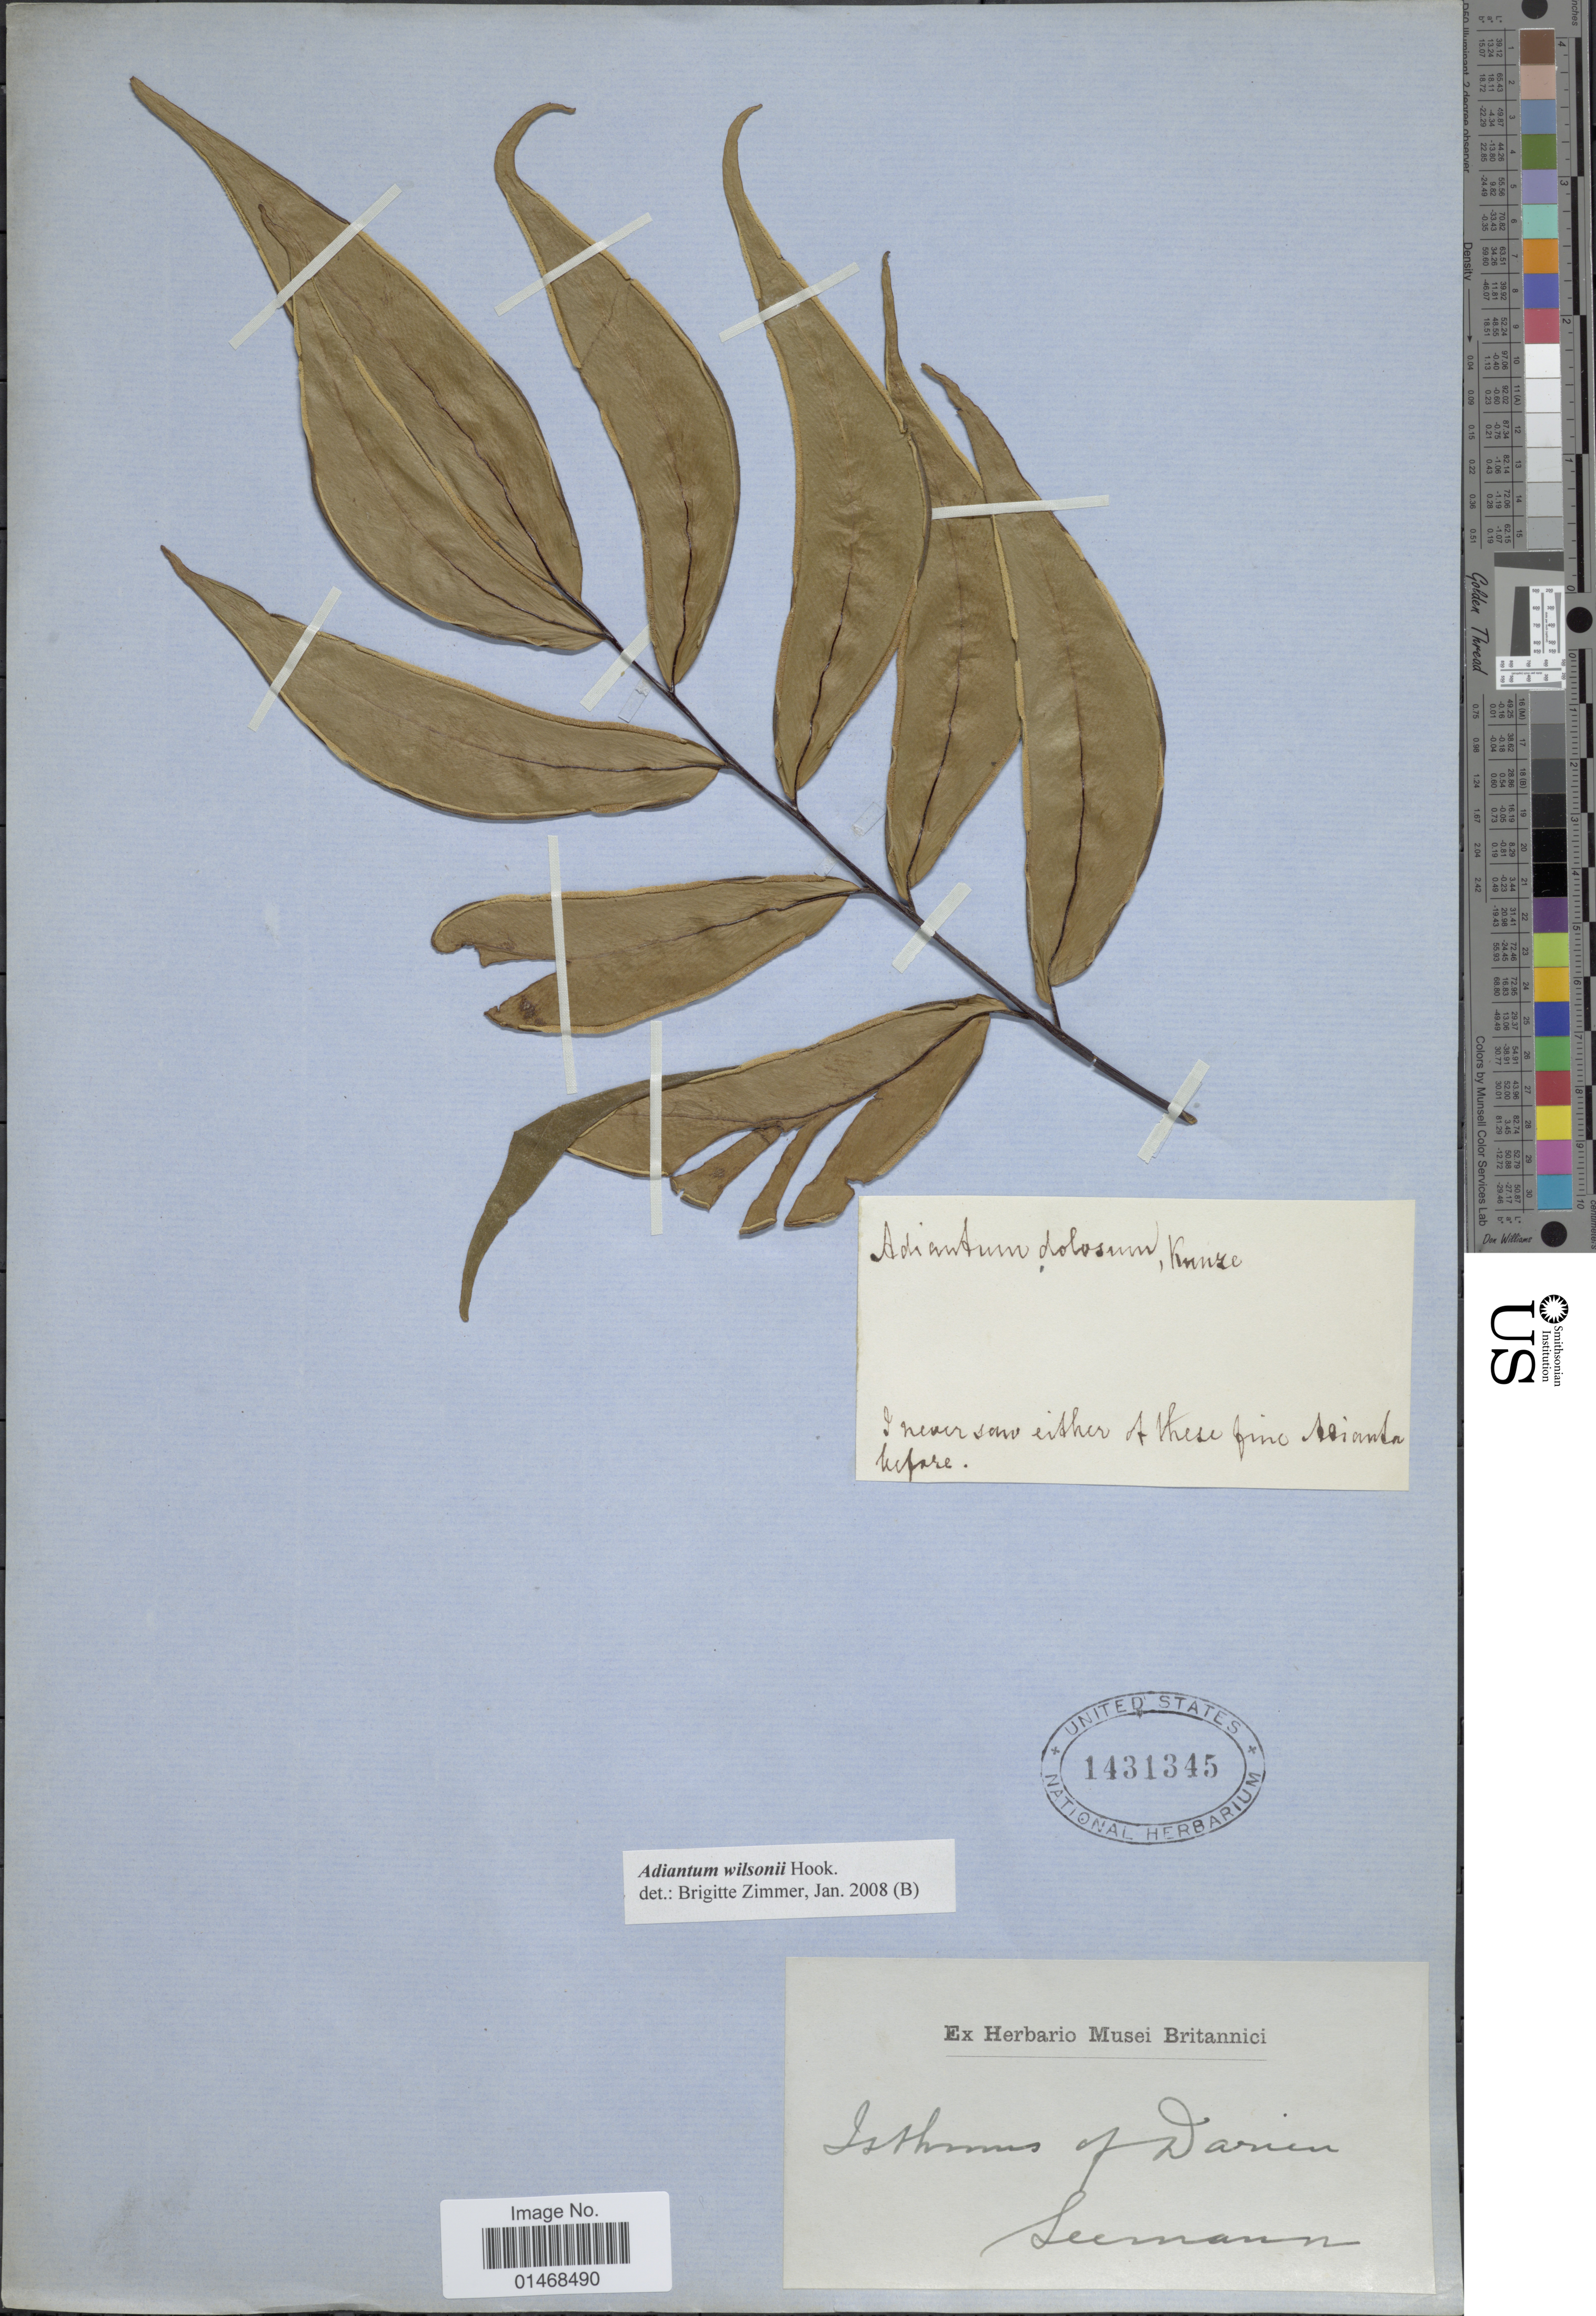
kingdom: Plantae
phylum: Tracheophyta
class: Polypodiopsida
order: Polypodiales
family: Pteridaceae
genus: Adiantum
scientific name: Adiantum wilsonii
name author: Hook.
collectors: -. Seemann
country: Panama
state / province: Darién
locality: Isthmus of Darien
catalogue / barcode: US 1431345